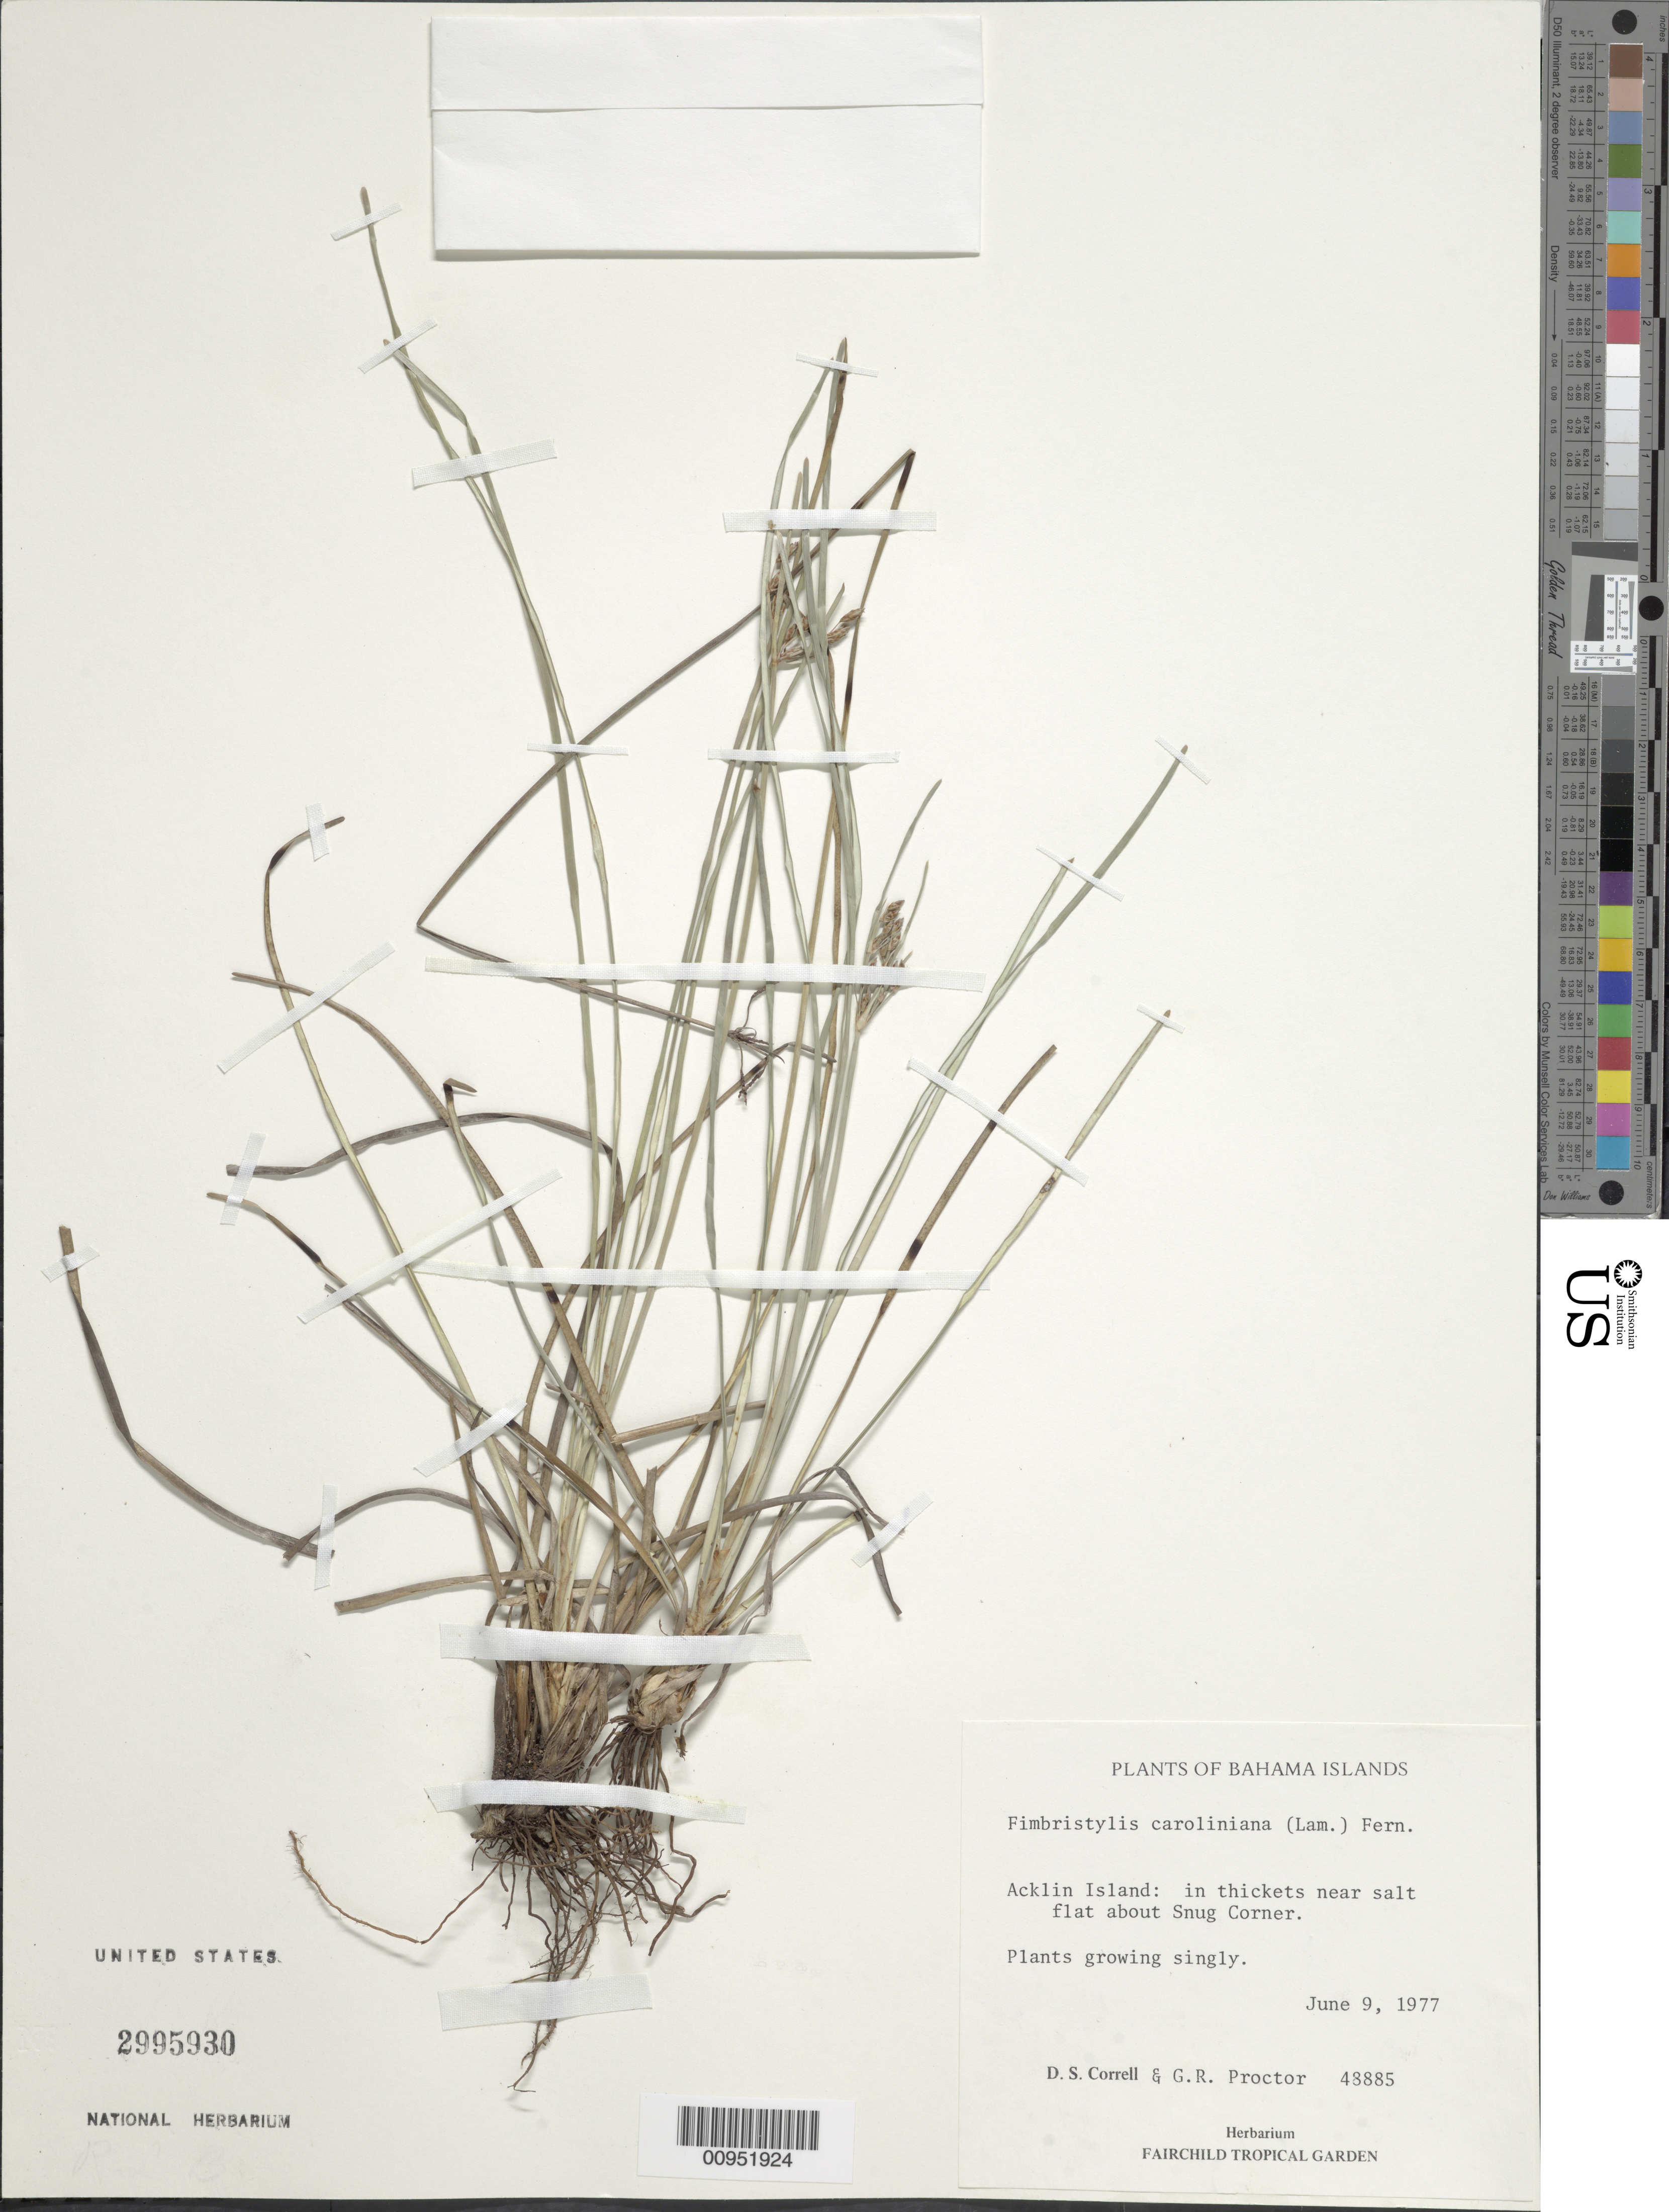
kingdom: Plantae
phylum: Tracheophyta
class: Liliopsida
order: Poales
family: Cyperaceae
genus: Fimbristylis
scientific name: Fimbristylis caroliniana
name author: (Lam.) Fernald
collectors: D. S. Correll & G. R. Proctor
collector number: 48885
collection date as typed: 09 Jun 1977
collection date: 1977-06-09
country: Bahamas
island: Acklins I.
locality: About Snug Corner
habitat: In thickets near salt flat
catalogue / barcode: US 2995930